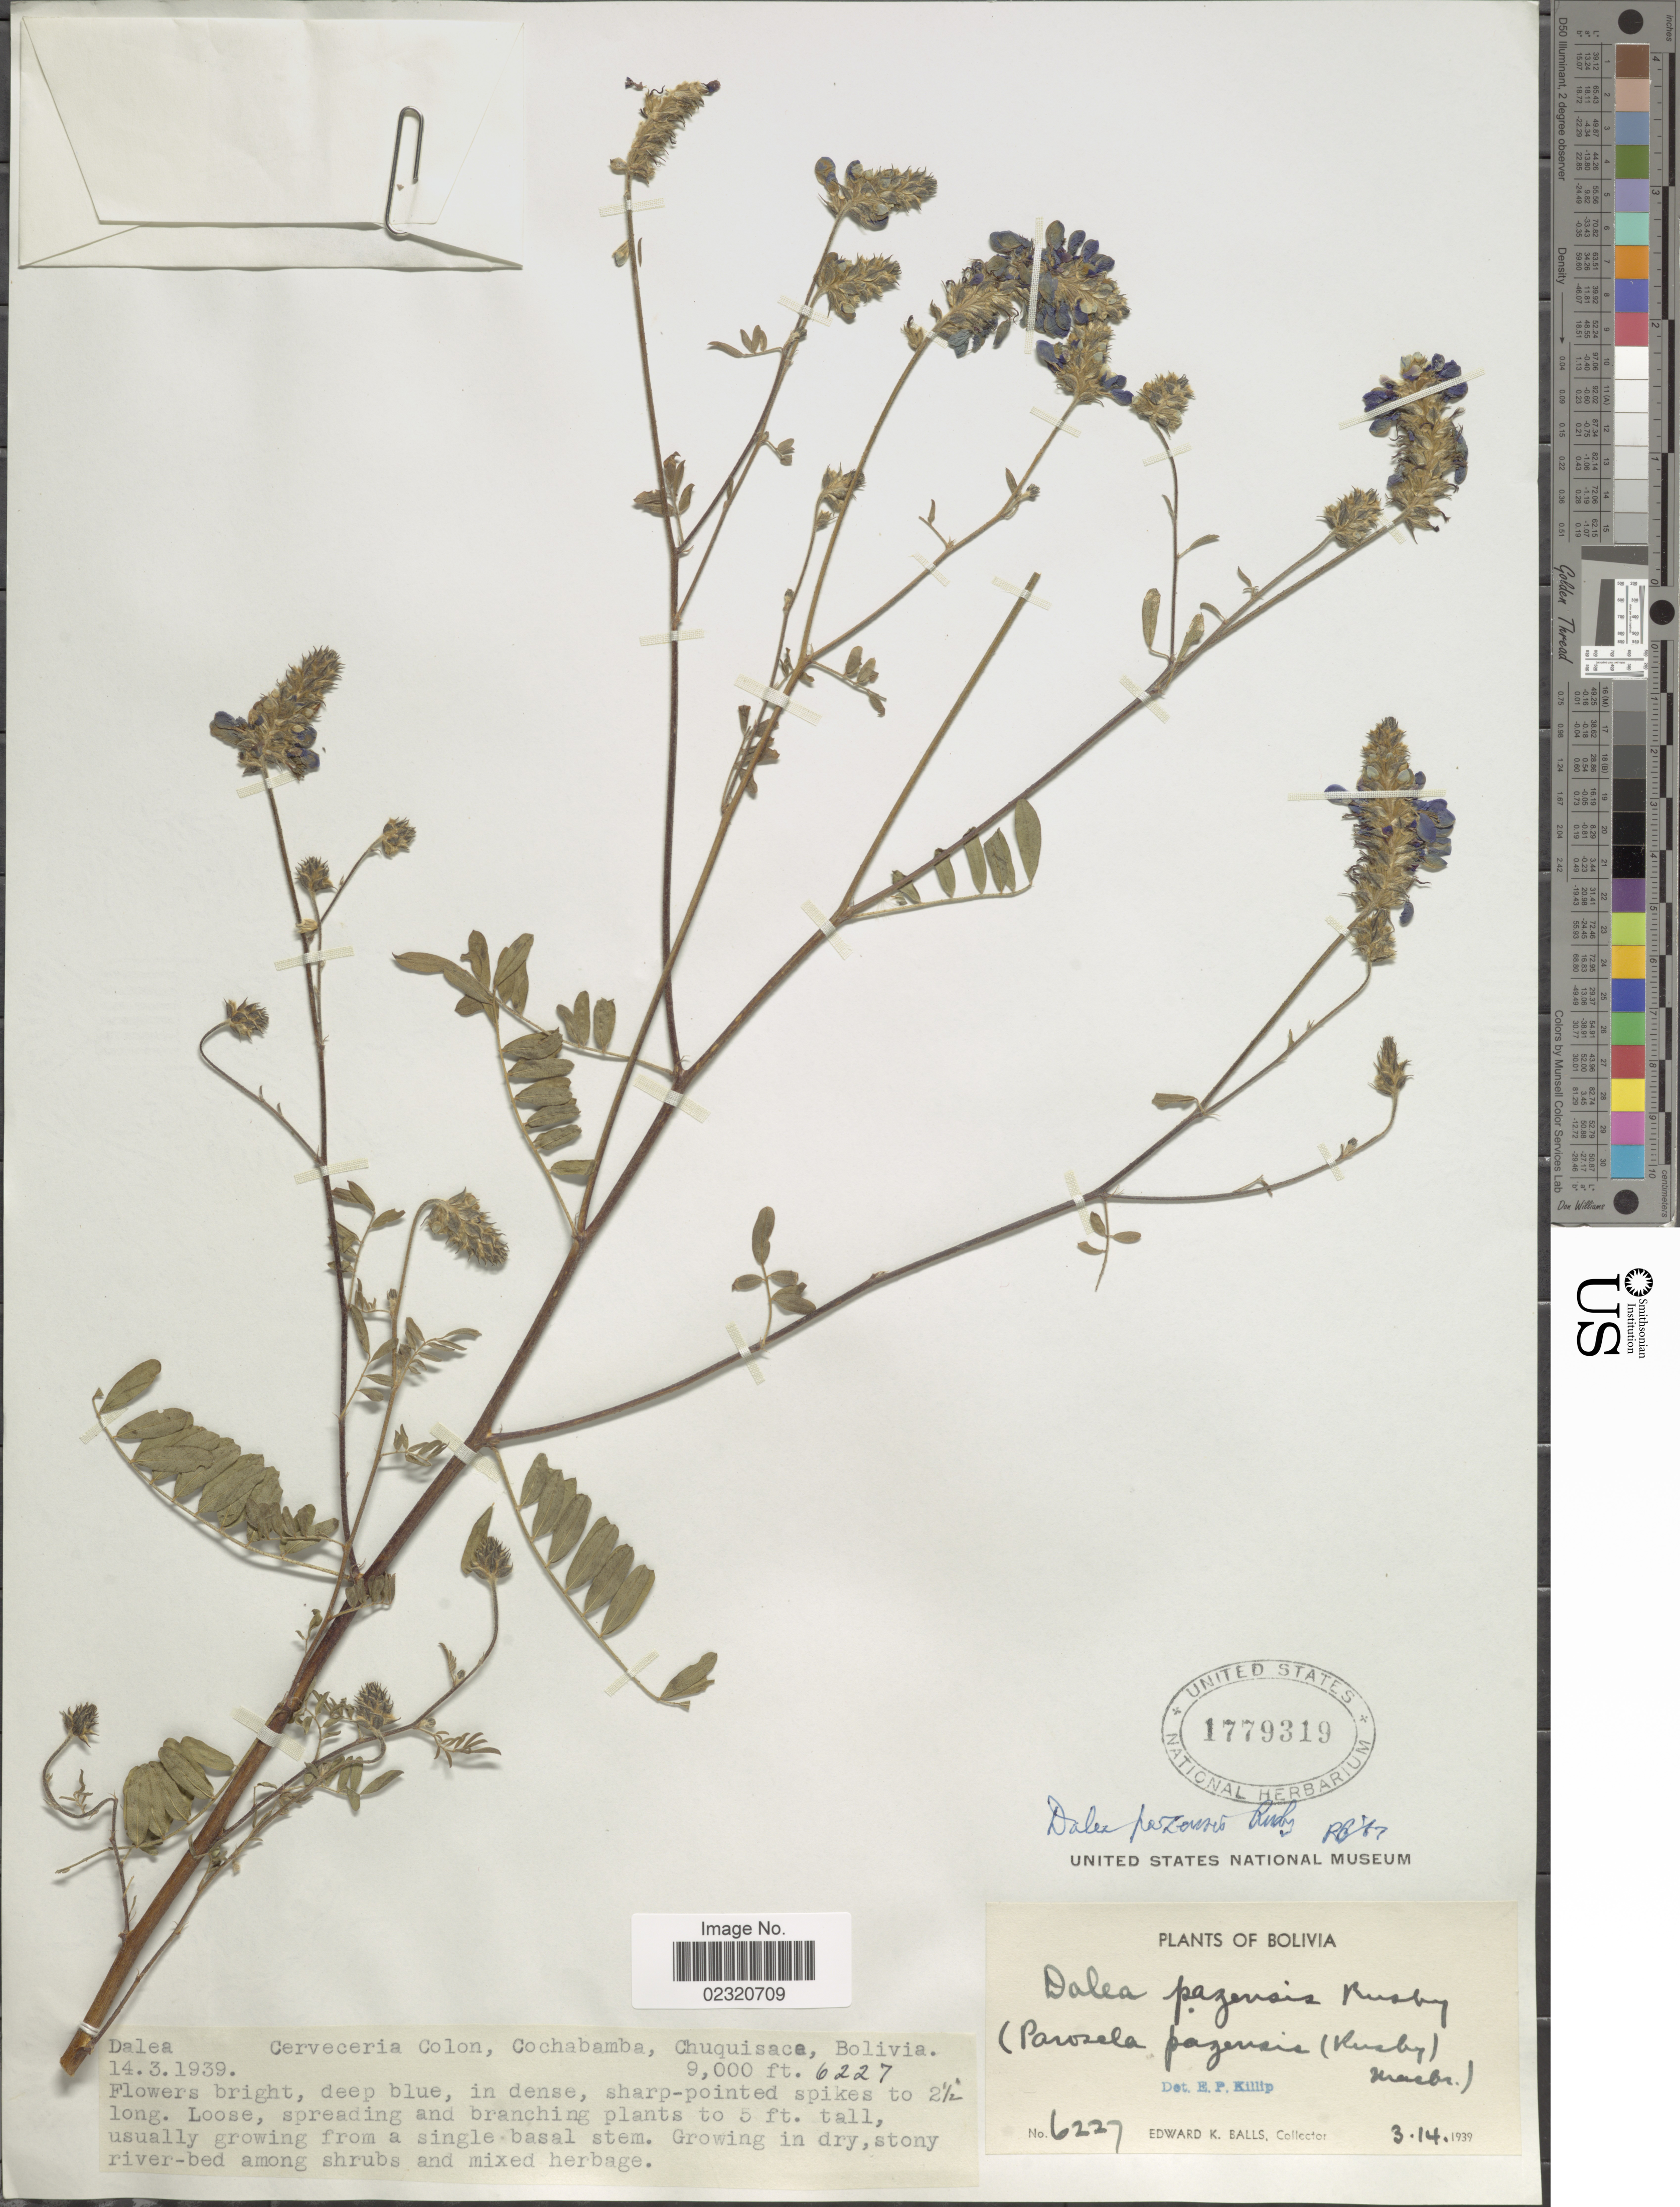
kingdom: Plantae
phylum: Tracheophyta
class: Magnoliopsida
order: Fabales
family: Fabaceae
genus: Dalea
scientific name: Dalea pazensis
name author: Rusby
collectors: E. K. Balls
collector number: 6227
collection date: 1939-03-14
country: Bolivia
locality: Cerveceria Colon, Cochabamba, Chuquisaca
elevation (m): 2743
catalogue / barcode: US 1779319